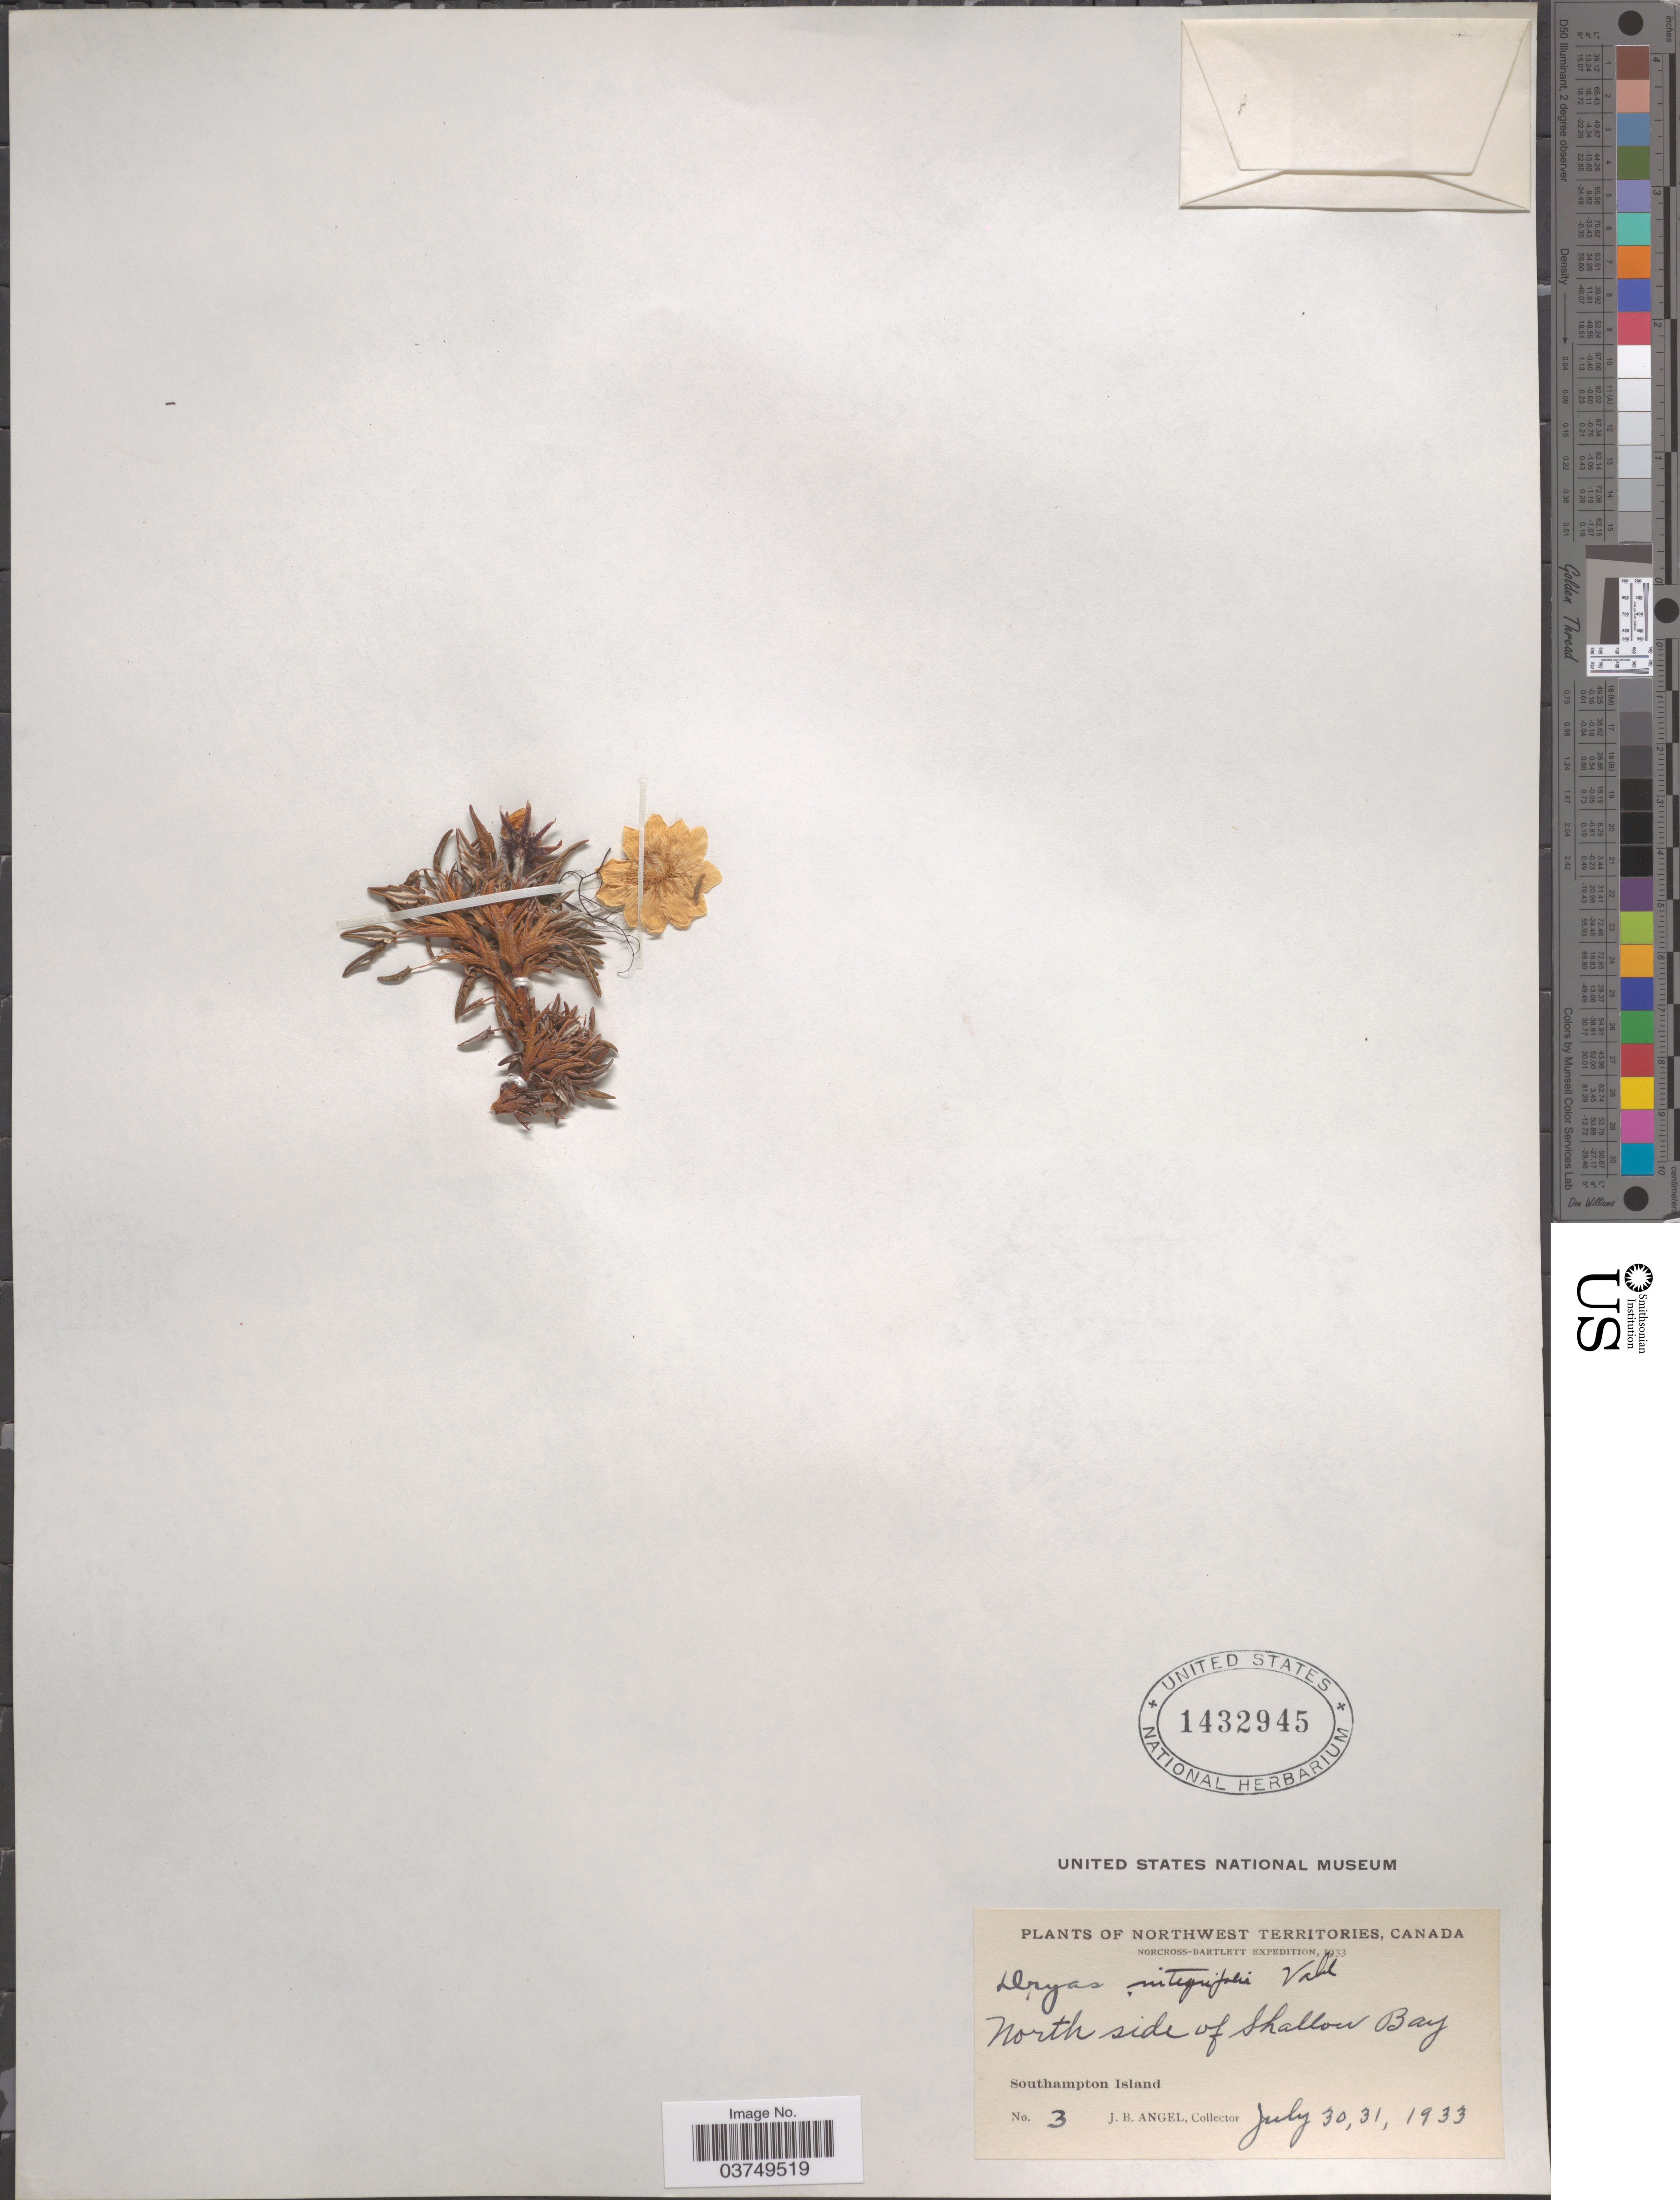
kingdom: Plantae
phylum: Tracheophyta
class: Magnoliopsida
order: Rosales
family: Rosaceae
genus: Dryas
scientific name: Dryas integrifolia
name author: Vahl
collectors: J. Angel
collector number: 3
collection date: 1933-07-30/1933-07-31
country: Canada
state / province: Northwest Territories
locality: North side of Shallow Bay. Southampton Island.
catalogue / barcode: US 1432945